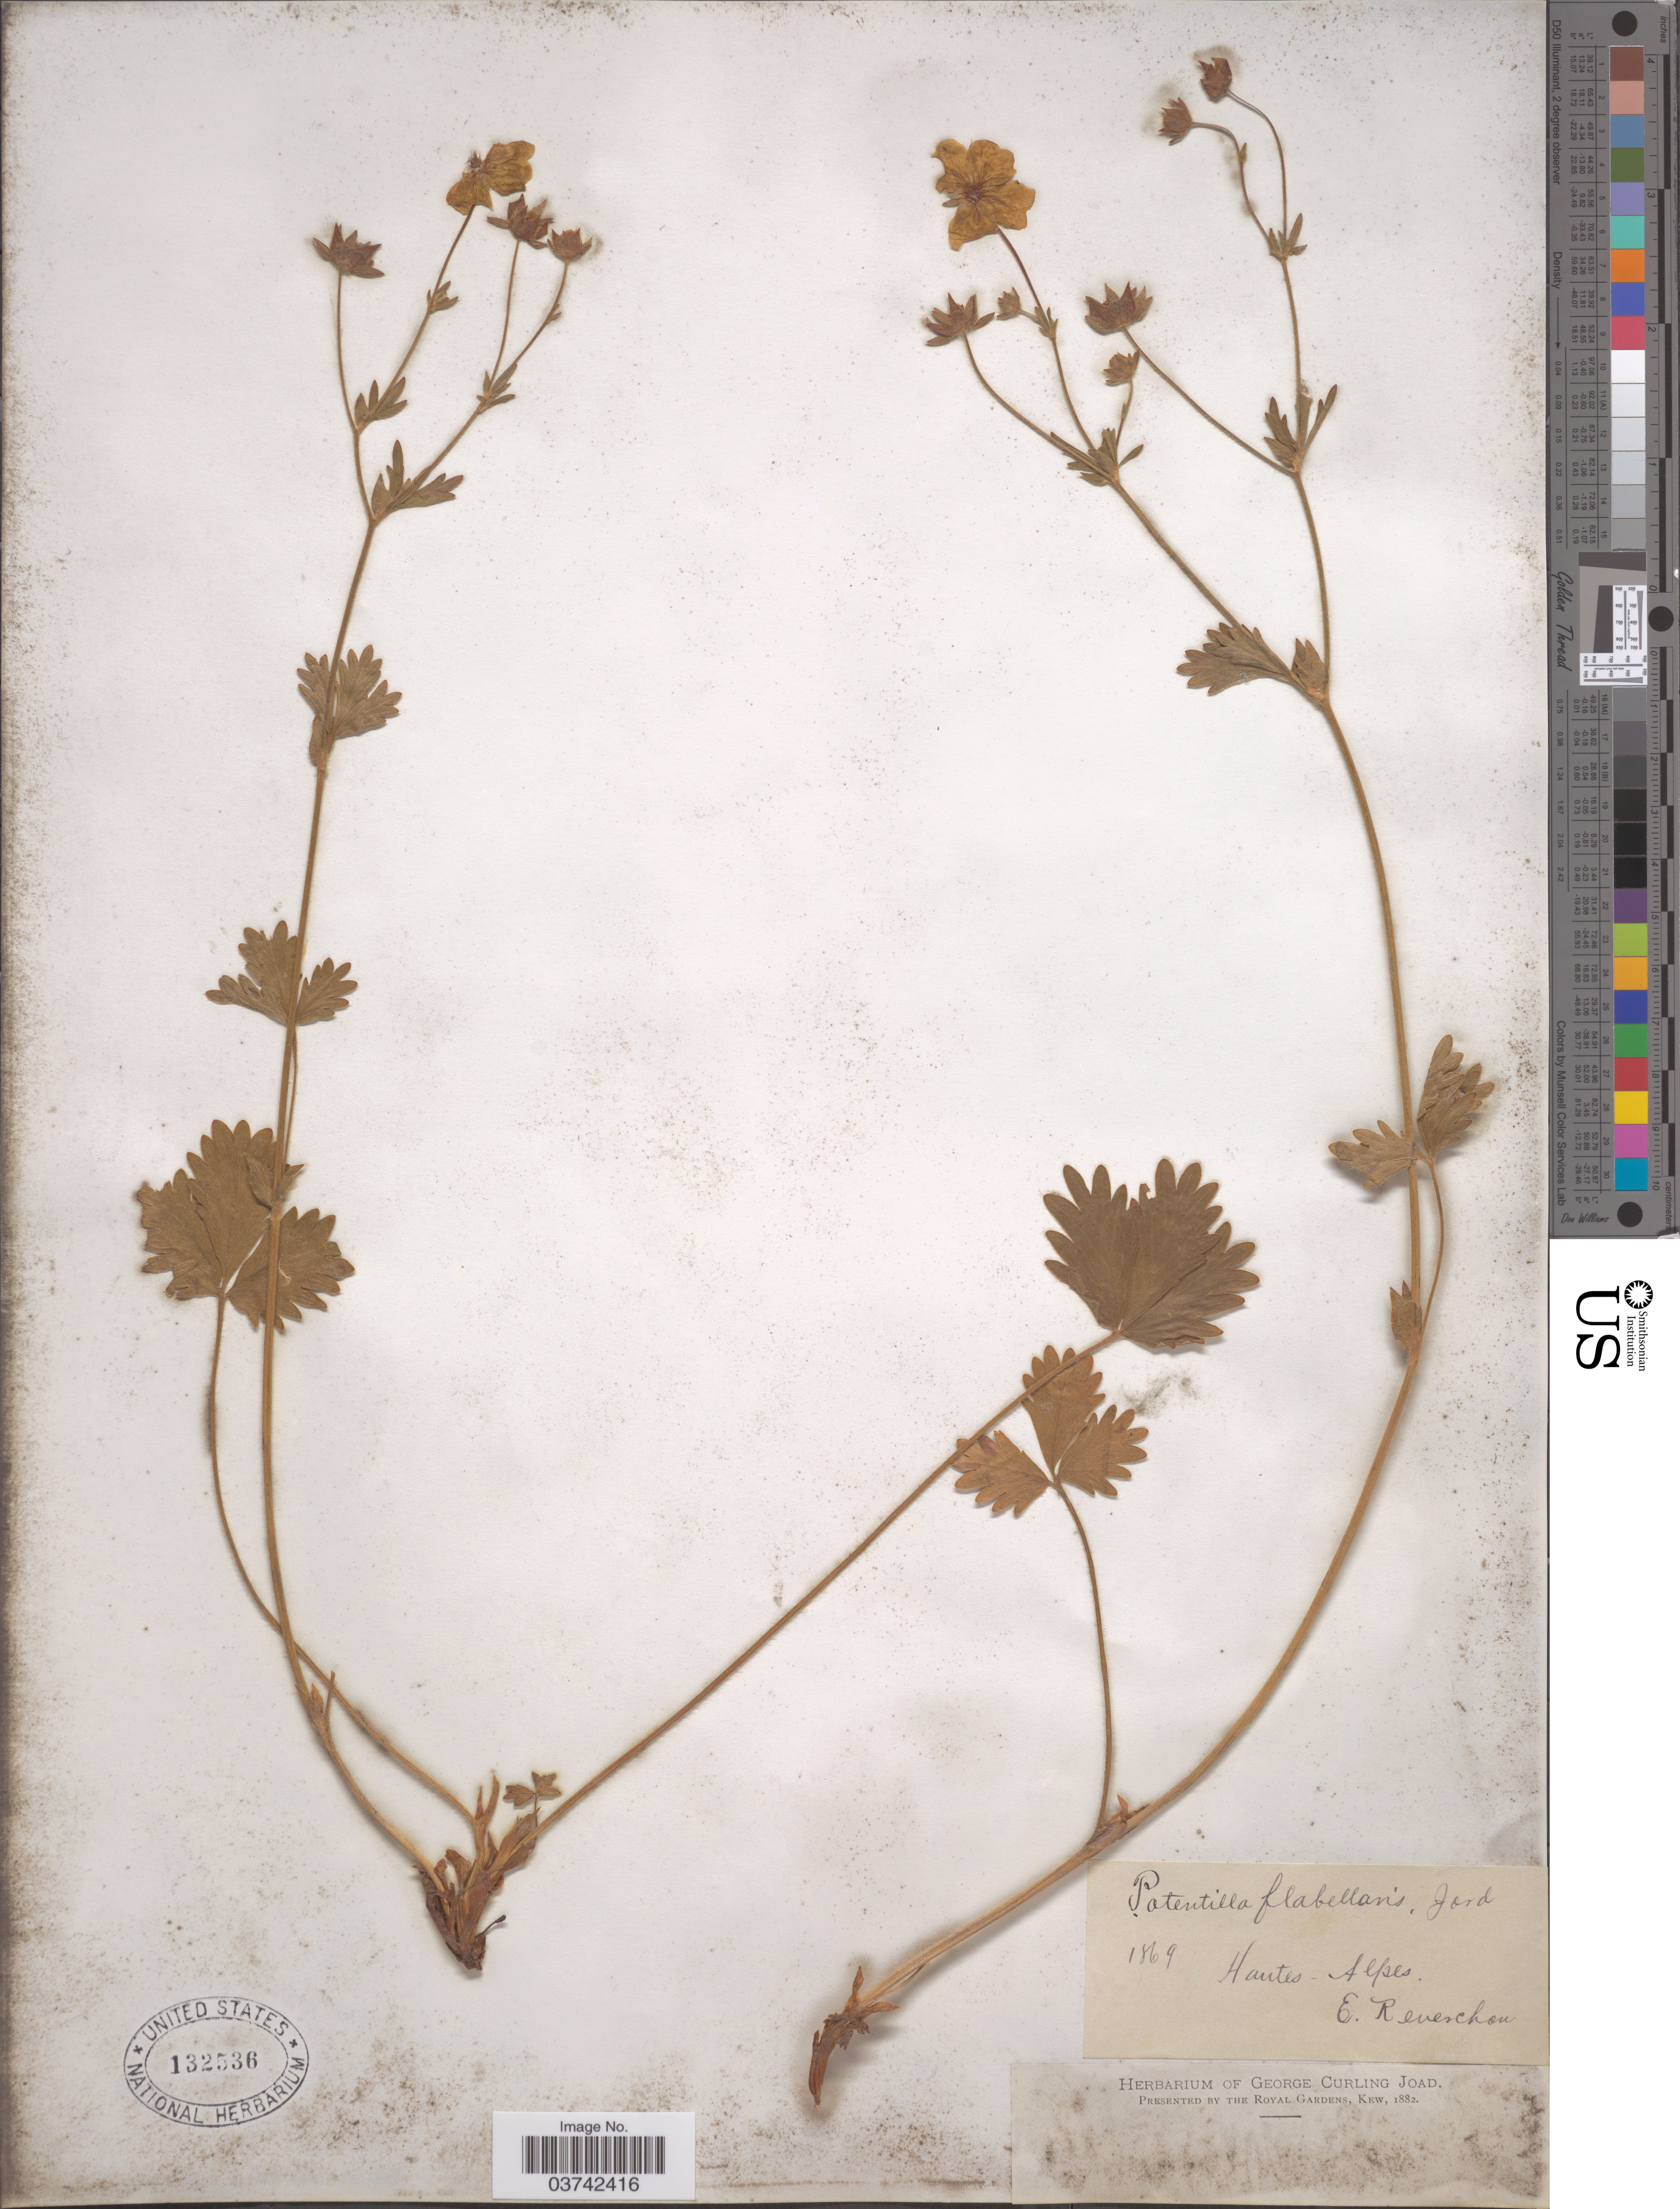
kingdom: Plantae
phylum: Tracheophyta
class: Magnoliopsida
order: Rosales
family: Rosaceae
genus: Potentilla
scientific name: Potentilla flabellaris Joad, ined.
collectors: E. Reverchon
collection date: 1869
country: France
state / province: Provence-Alpes-Côte d'Azur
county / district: Hautes-Alpes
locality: Hautes-Alpes.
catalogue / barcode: US 132536